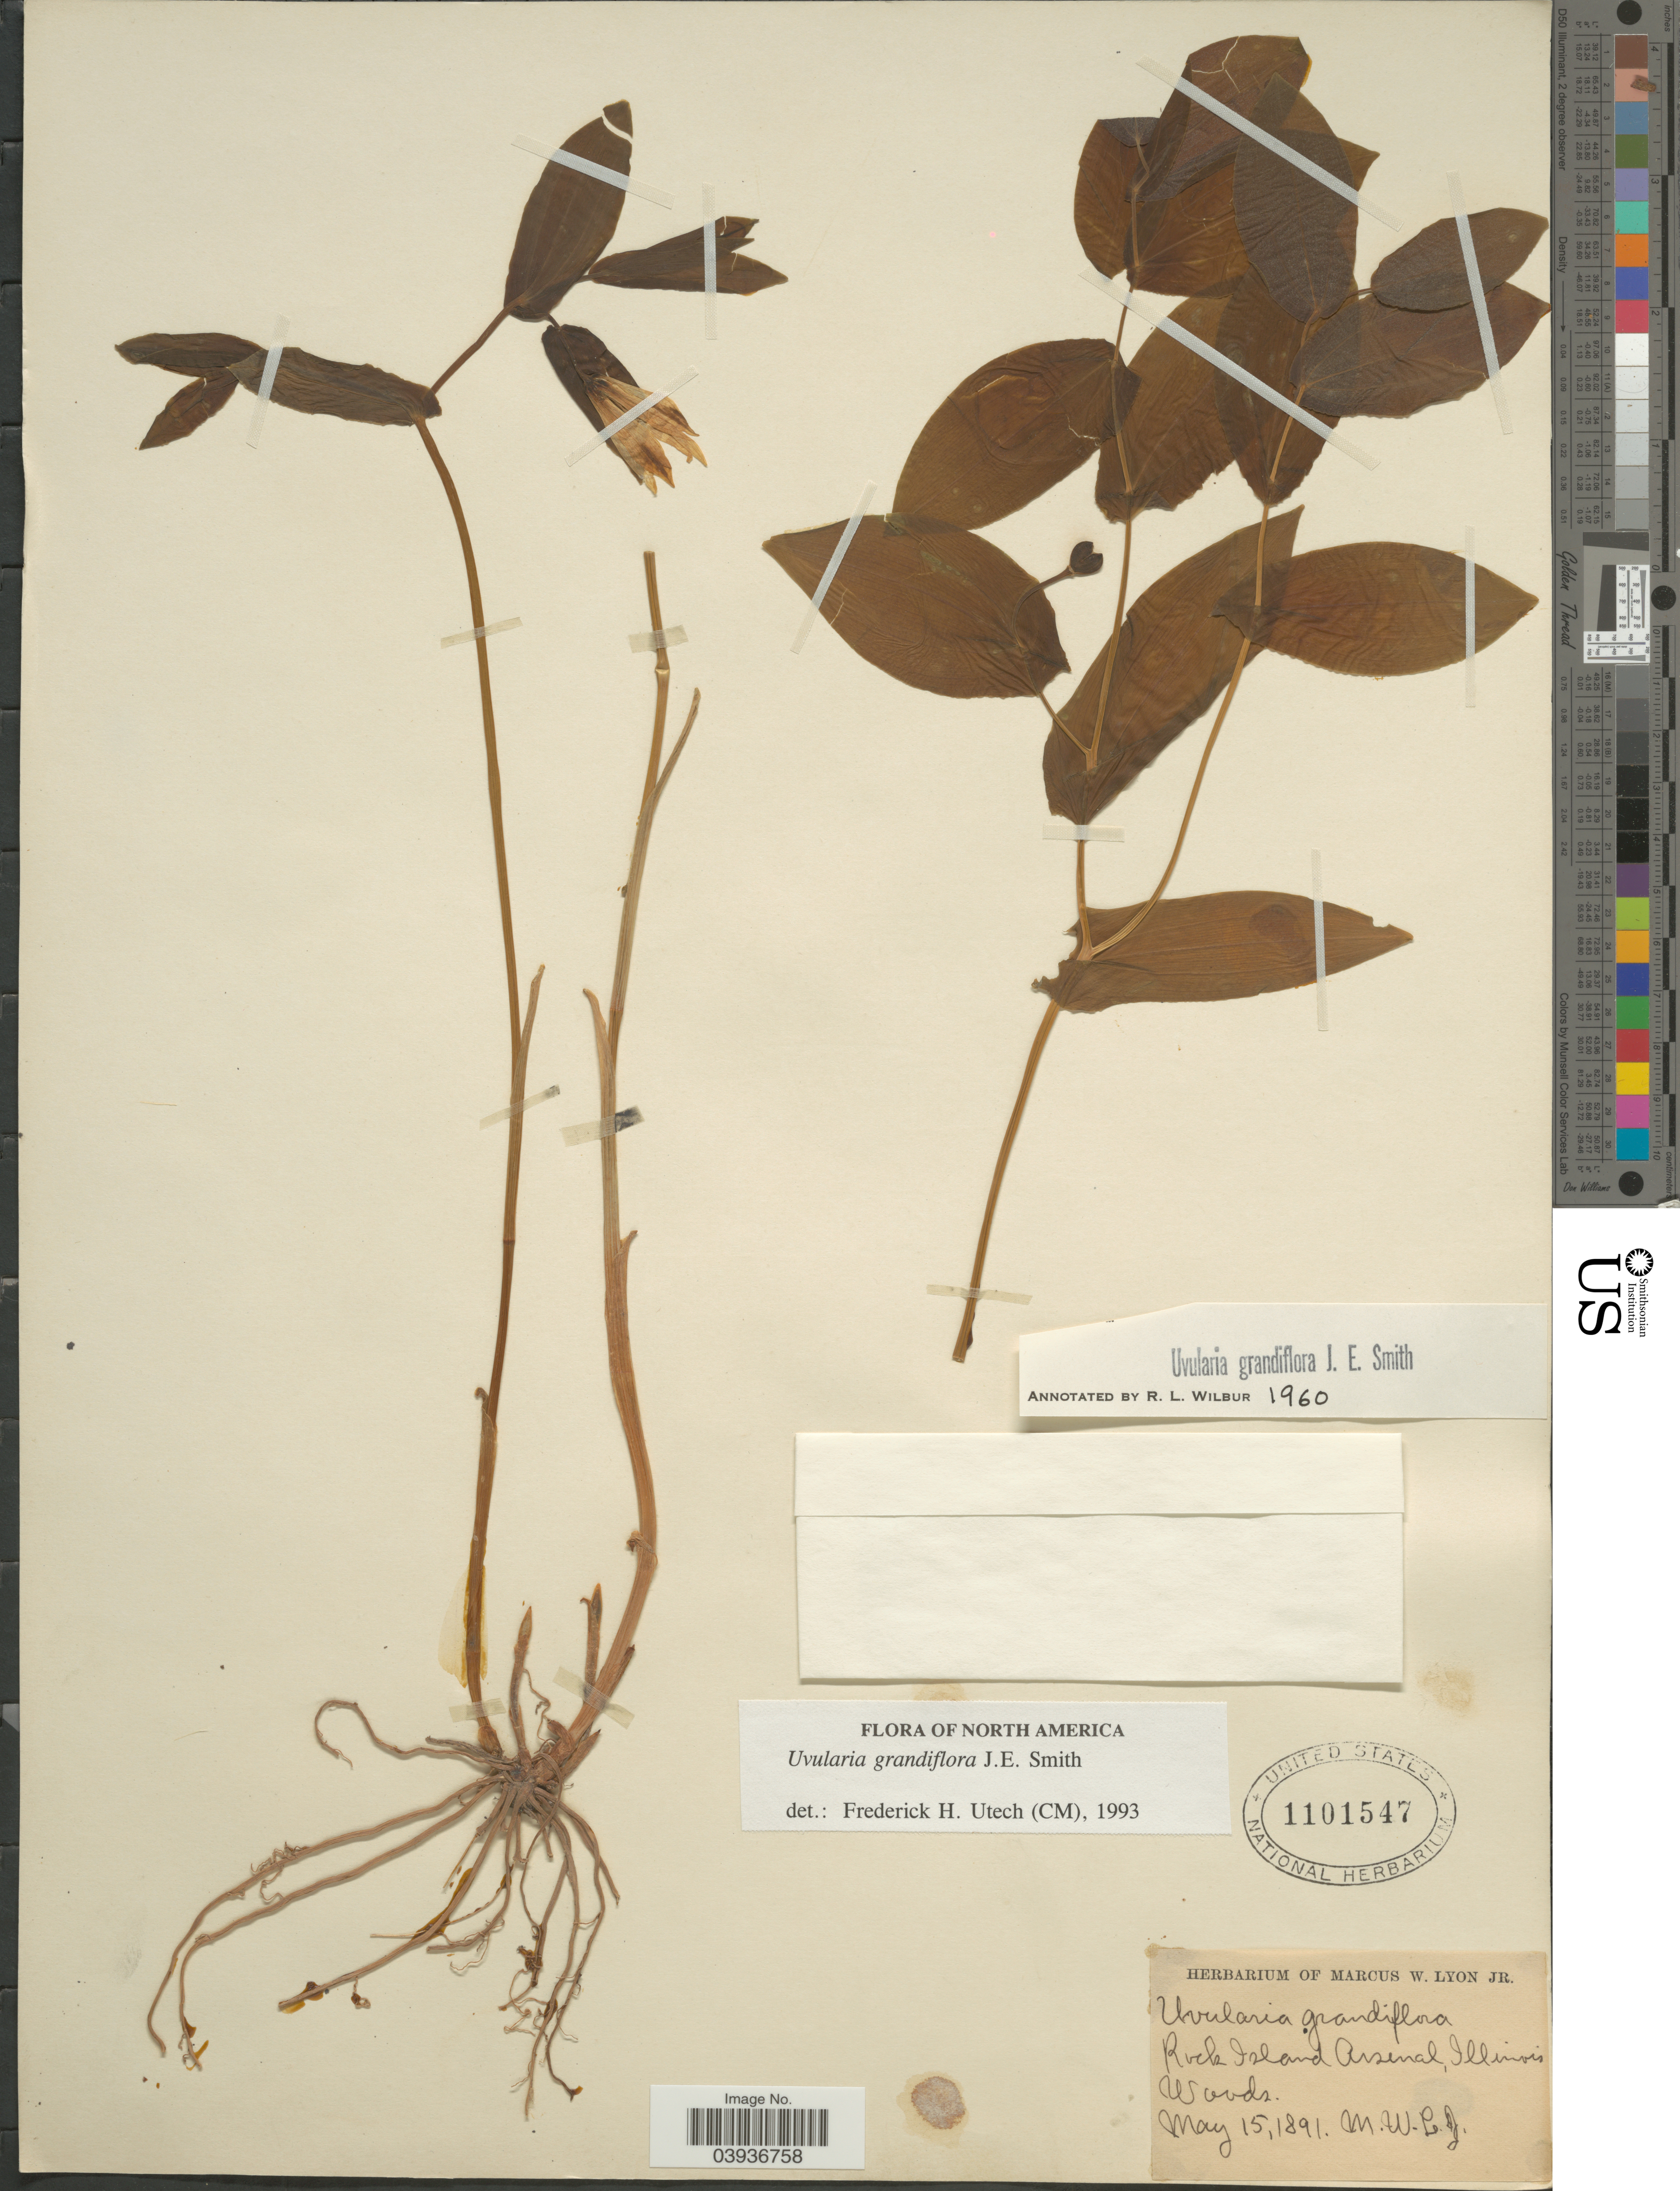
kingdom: Plantae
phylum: Tracheophyta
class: Liliopsida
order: Liliales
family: Colchicaceae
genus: Uvularia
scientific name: Uvularia grandiflora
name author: Sm.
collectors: M. W. Lyon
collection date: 1891-05-15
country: United States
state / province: Illinois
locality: Rock Island Arsenal.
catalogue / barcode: US 1101547